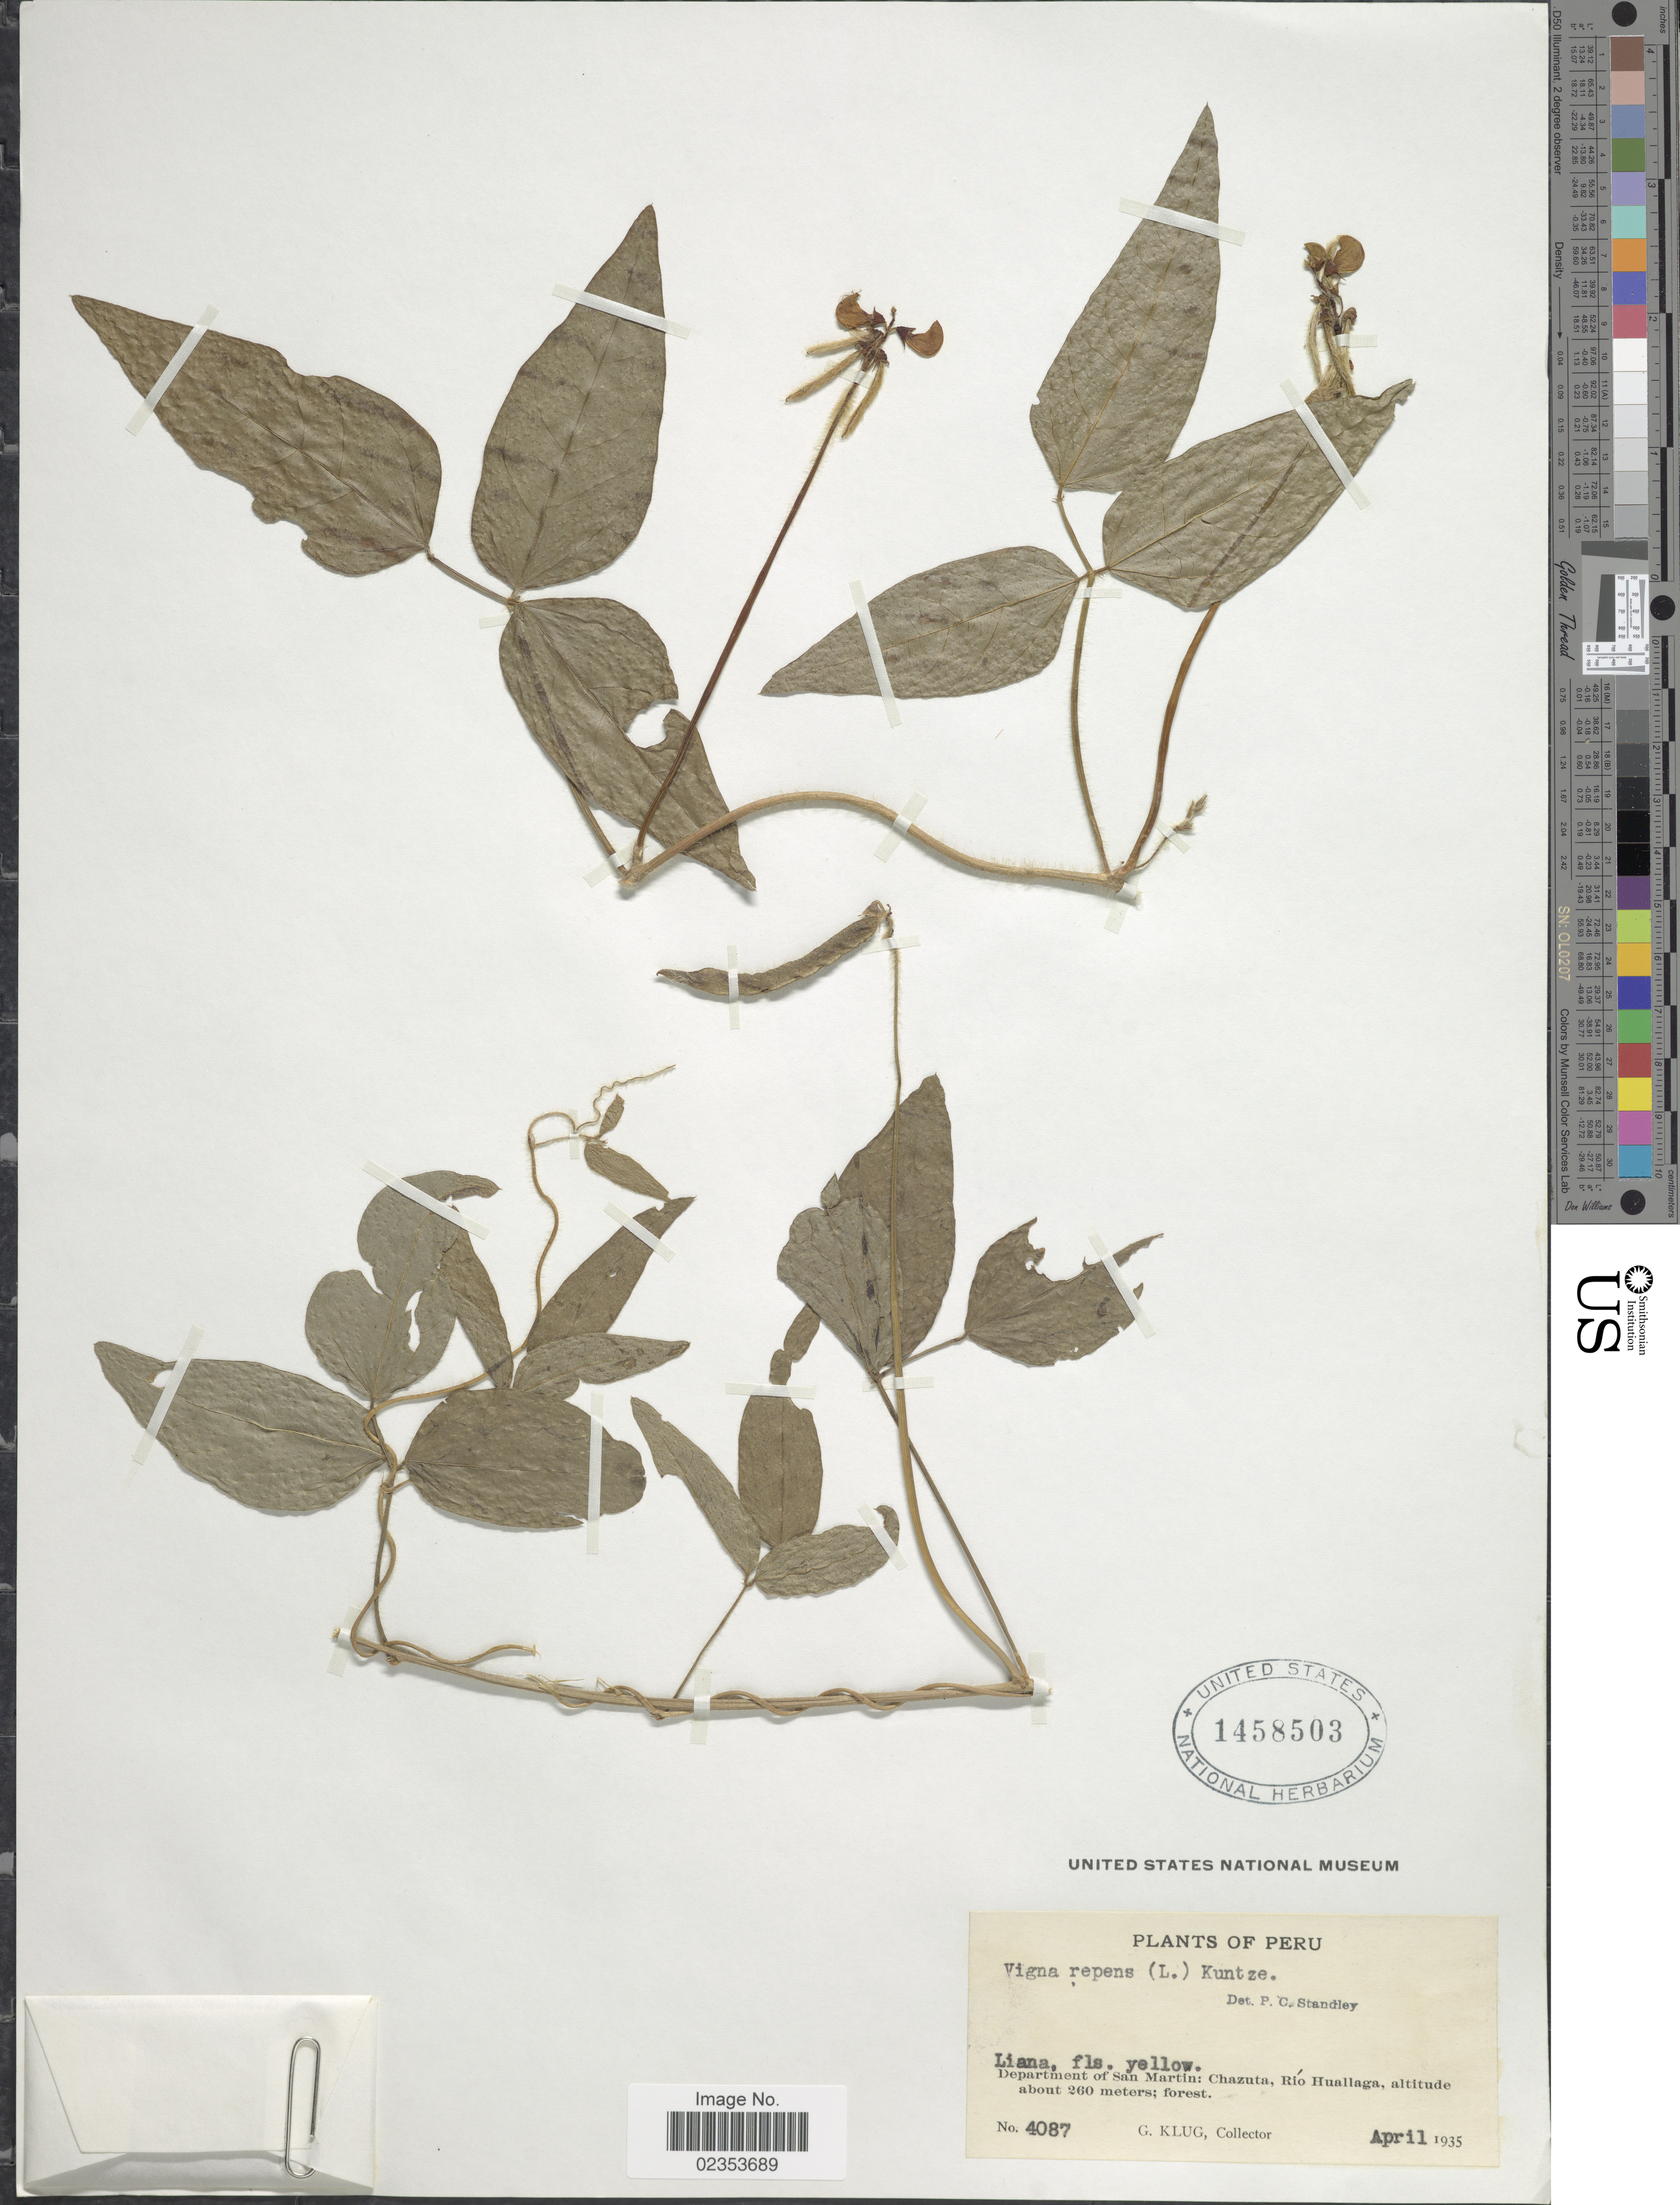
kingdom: Plantae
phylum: Tracheophyta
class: Magnoliopsida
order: Fabales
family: Fabaceae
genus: Vigna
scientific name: Vigna repens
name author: (L.) Kuntze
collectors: G. Klug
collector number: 4087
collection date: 1935-04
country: Peru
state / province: San Martín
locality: Department of San Martin: Chazuta, Rio Huallaga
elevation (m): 260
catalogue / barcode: US 1458503